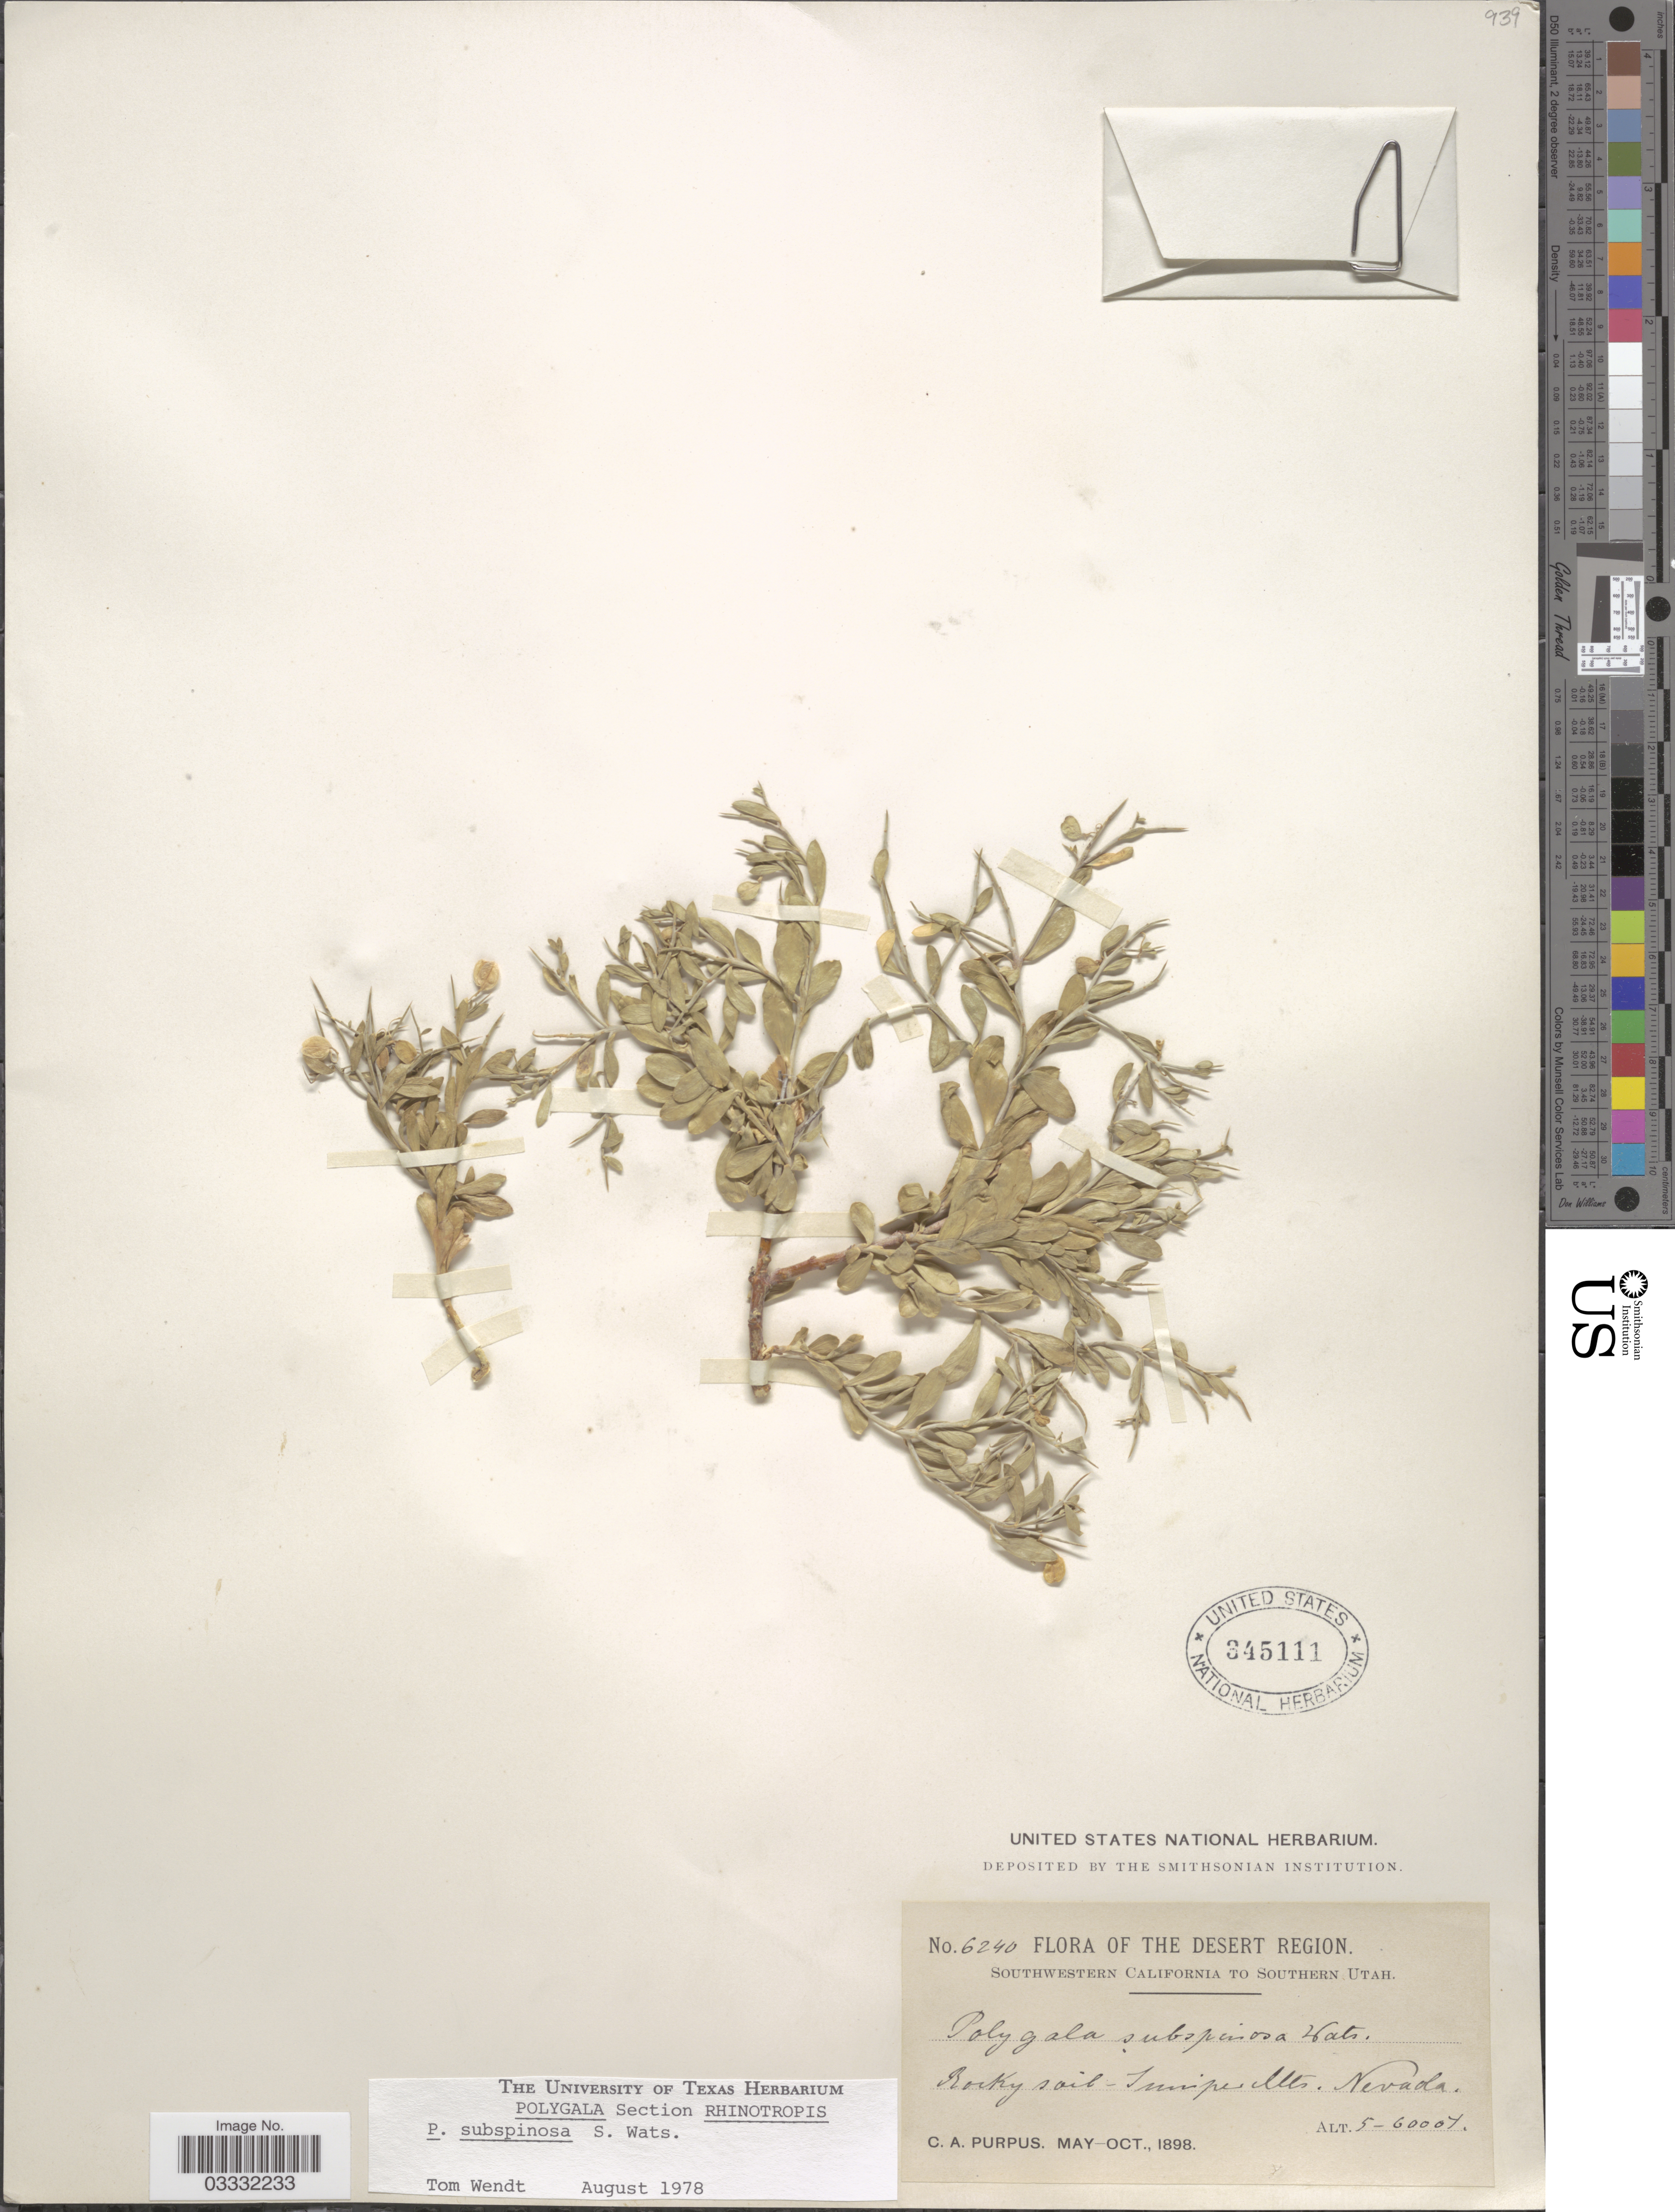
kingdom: Plantae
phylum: Tracheophyta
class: Magnoliopsida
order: Fabales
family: Polygalaceae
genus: Rhinotropis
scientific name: Rhinotropis subspinosa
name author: (S. Watson) J.R. Abbott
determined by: Strong, Mark T., (BOT), Smithsonian Institution - National Museum of Natural History (UNITED STATES)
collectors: C. A. Purpus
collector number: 6240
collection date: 1898-05/1898-10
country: United States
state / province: Nevada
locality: The Desert Region. Rocky soil - Juniper Mts.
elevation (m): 1524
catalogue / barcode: US 345111